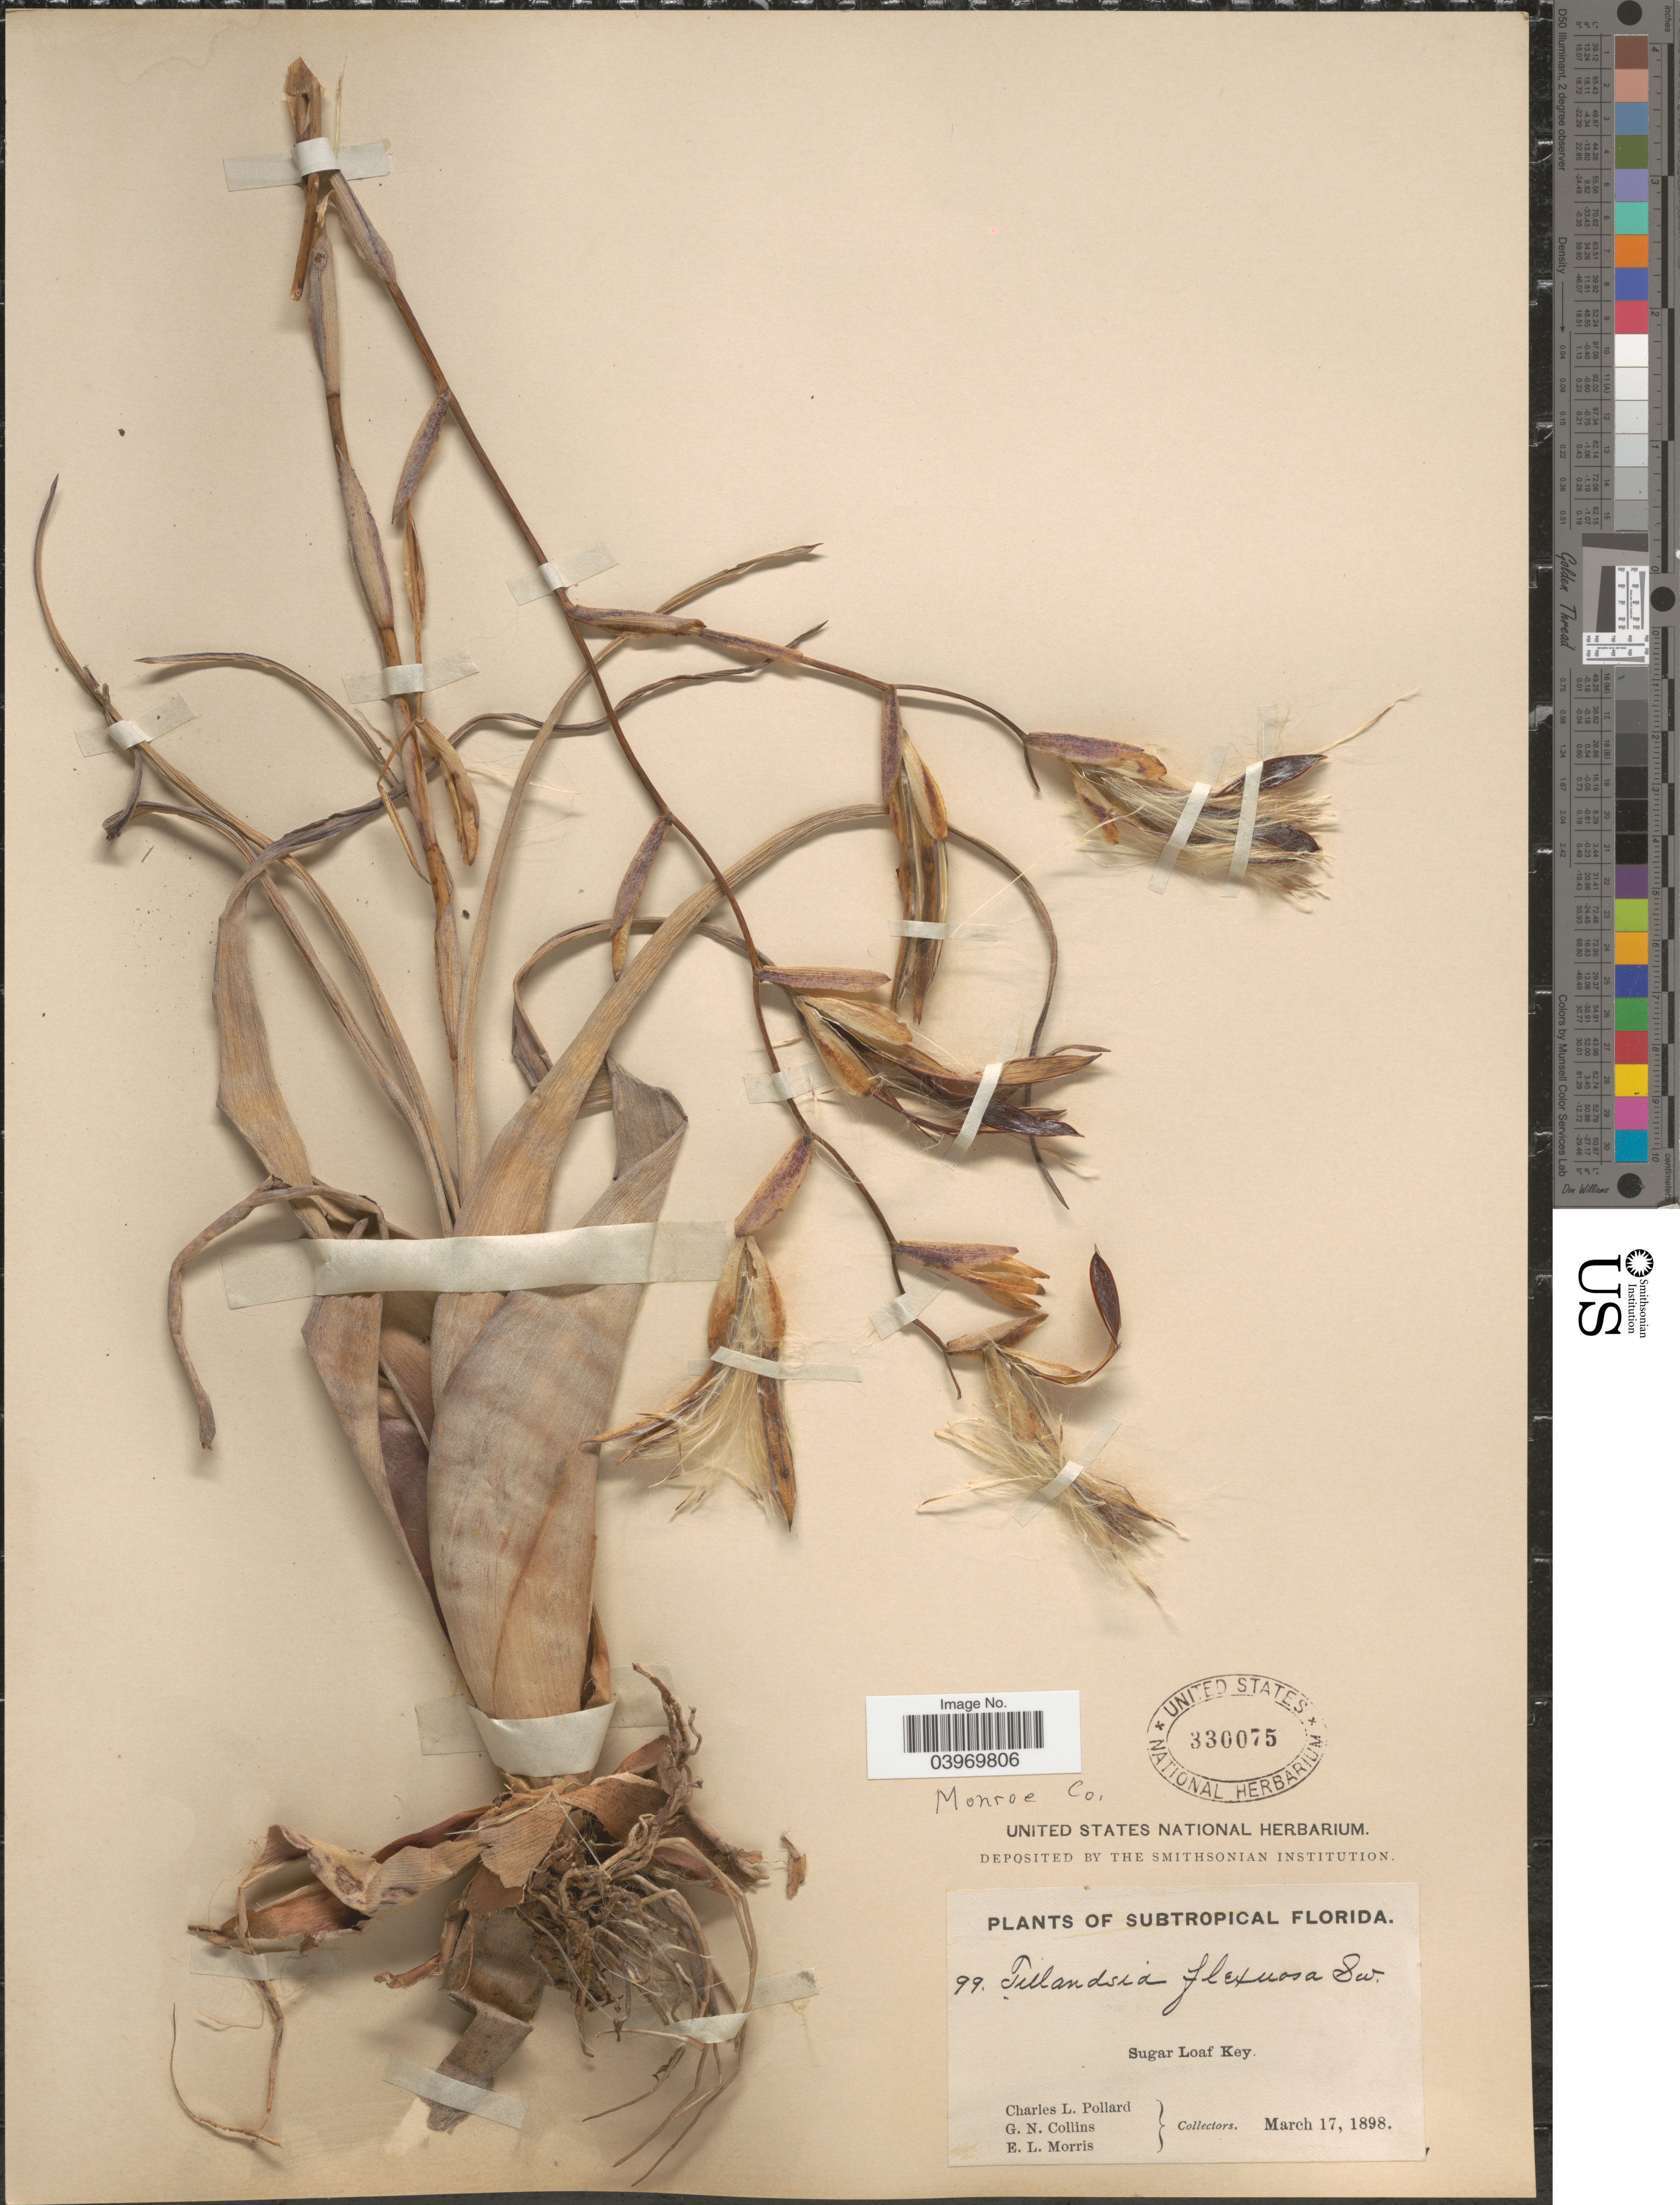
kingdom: Plantae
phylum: Tracheophyta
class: Liliopsida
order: Poales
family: Bromeliaceae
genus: Tillandsia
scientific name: Tillandsia flexuosa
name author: Sw.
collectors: C. L. Pollard, G. Collins & E. Morris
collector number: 99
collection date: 1898-03-17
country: United States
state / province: Florida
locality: Subtropical Florida. Sugar Loaf Key. Monroe Co.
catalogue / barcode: US 330075